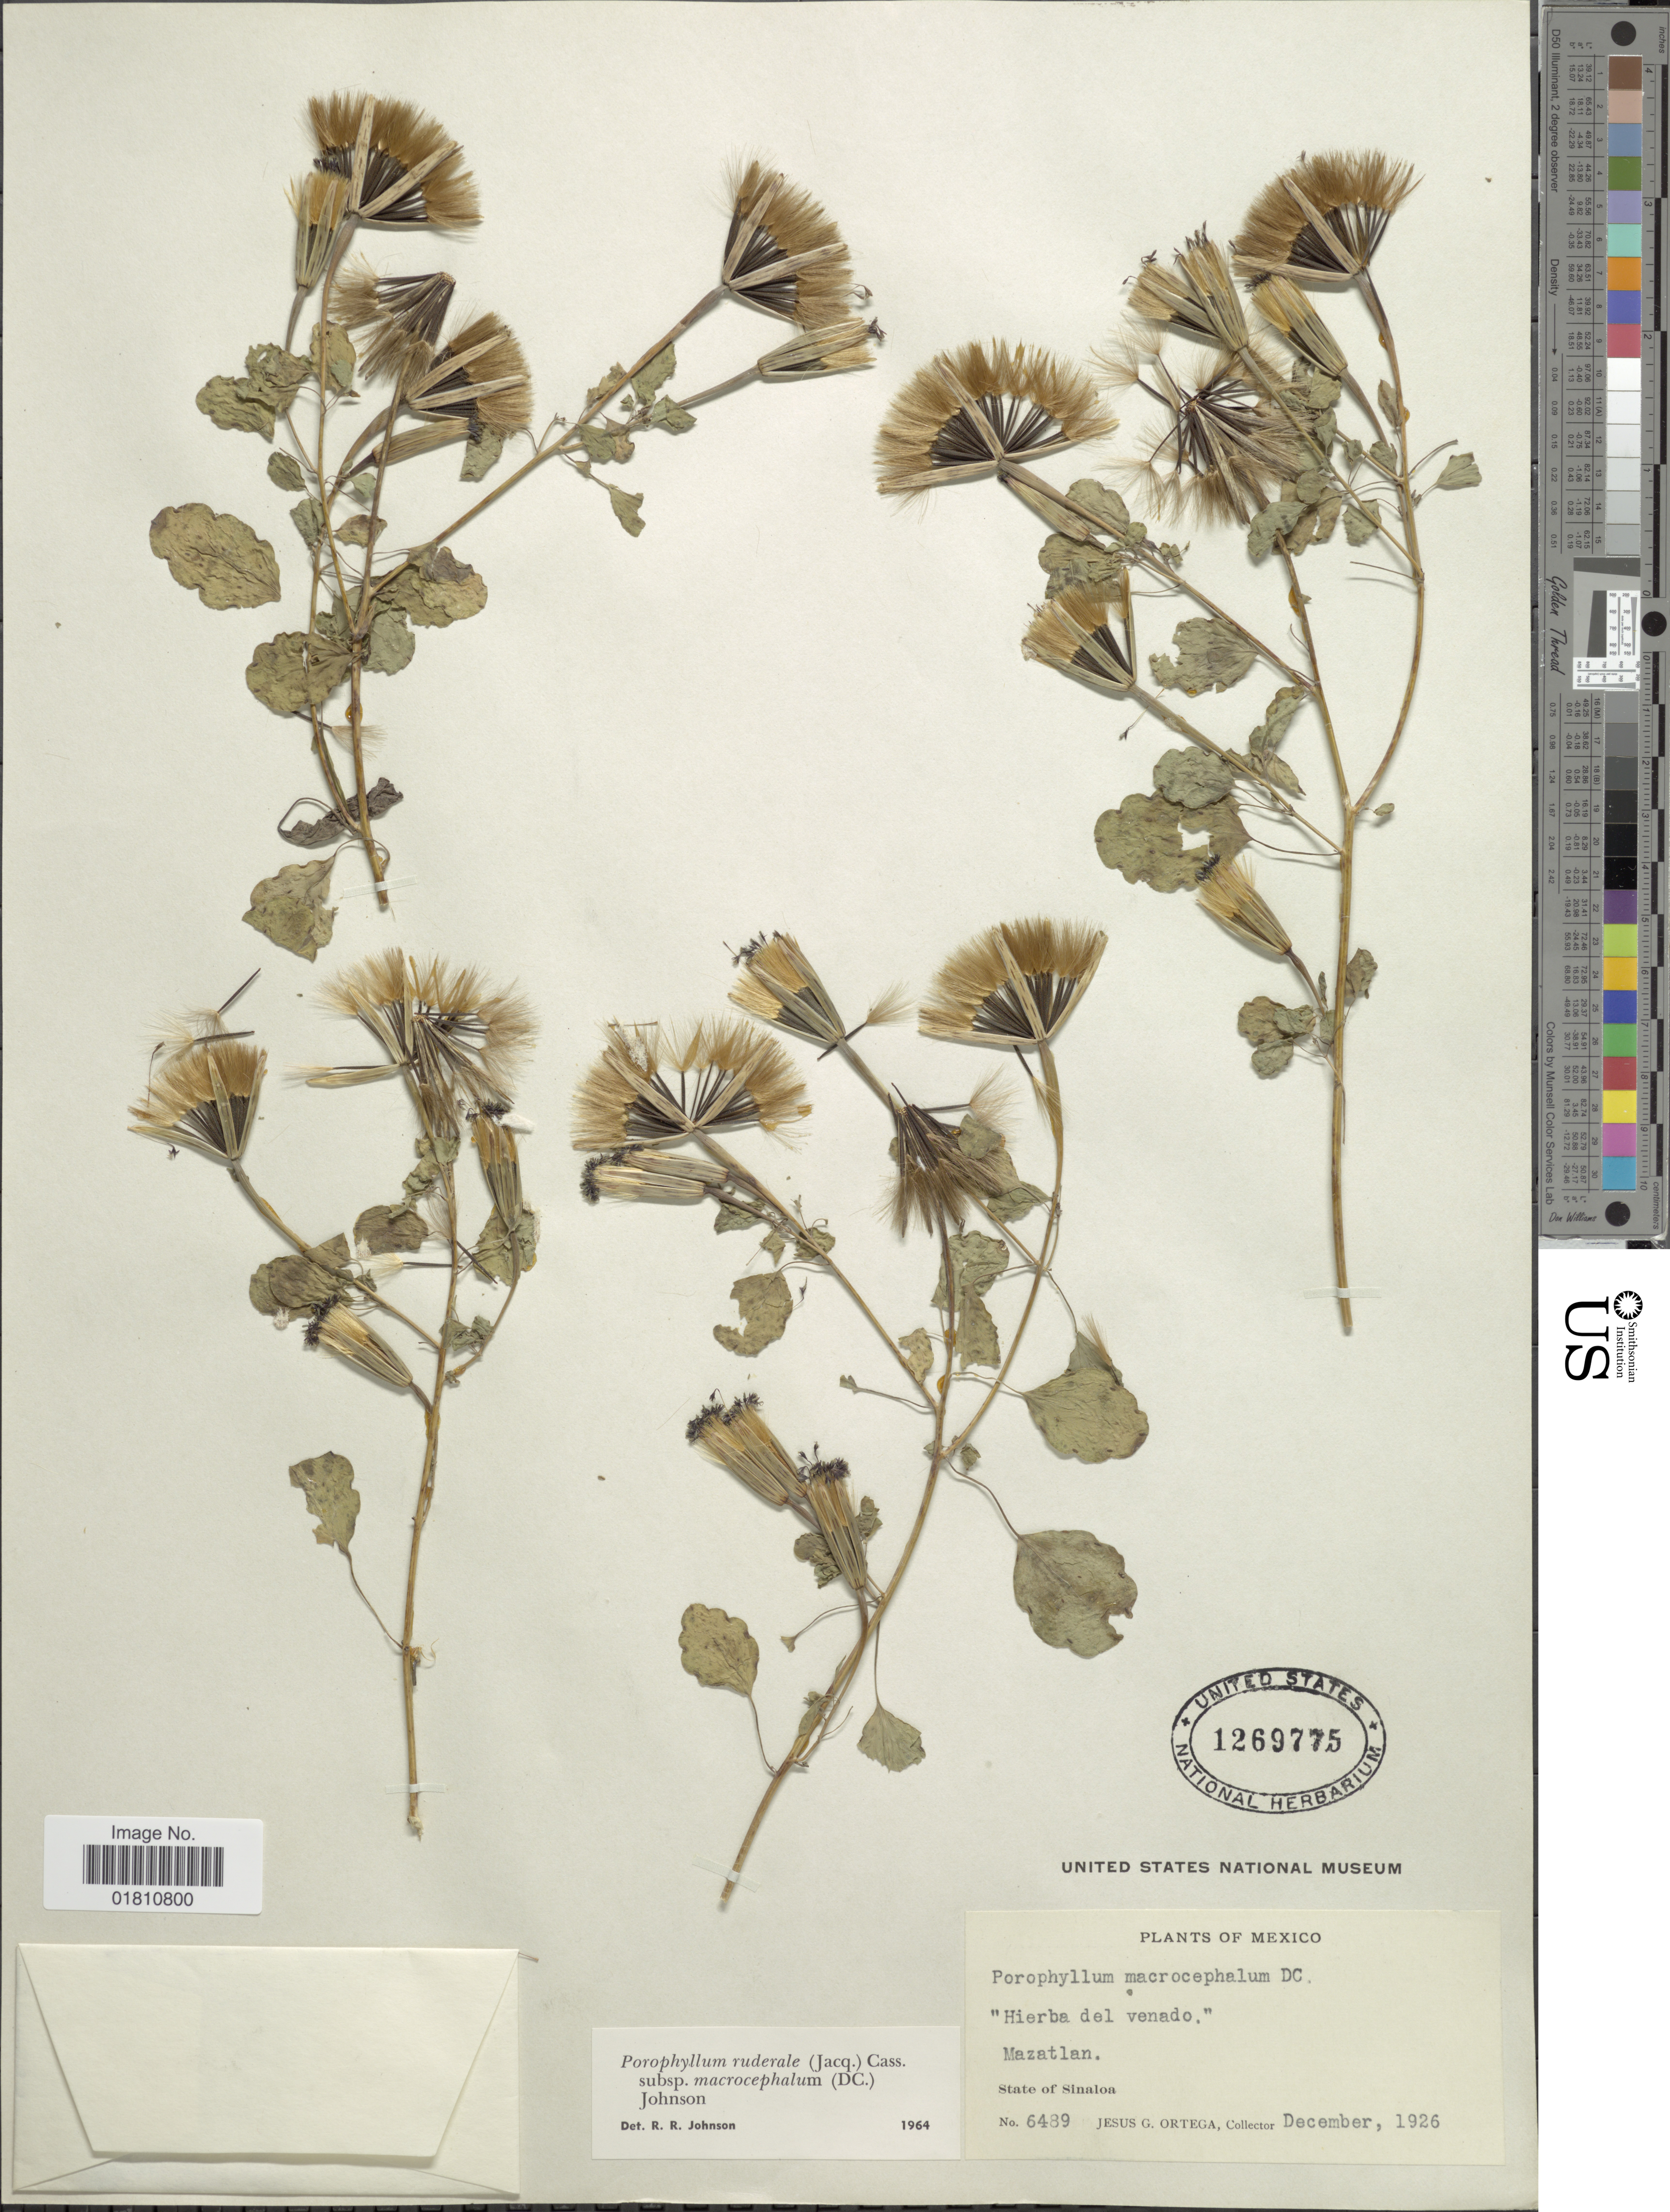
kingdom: Plantae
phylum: Tracheophyta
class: Magnoliopsida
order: Asterales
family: Asteraceae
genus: Porophyllum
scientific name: Porophyllum ruderale subsp. macrocephalum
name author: (DC.) R.R. Johnson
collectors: J. Ortega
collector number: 6489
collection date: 1926-12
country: Mexico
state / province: Sinaloa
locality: Hierba del venado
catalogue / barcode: US 1269775